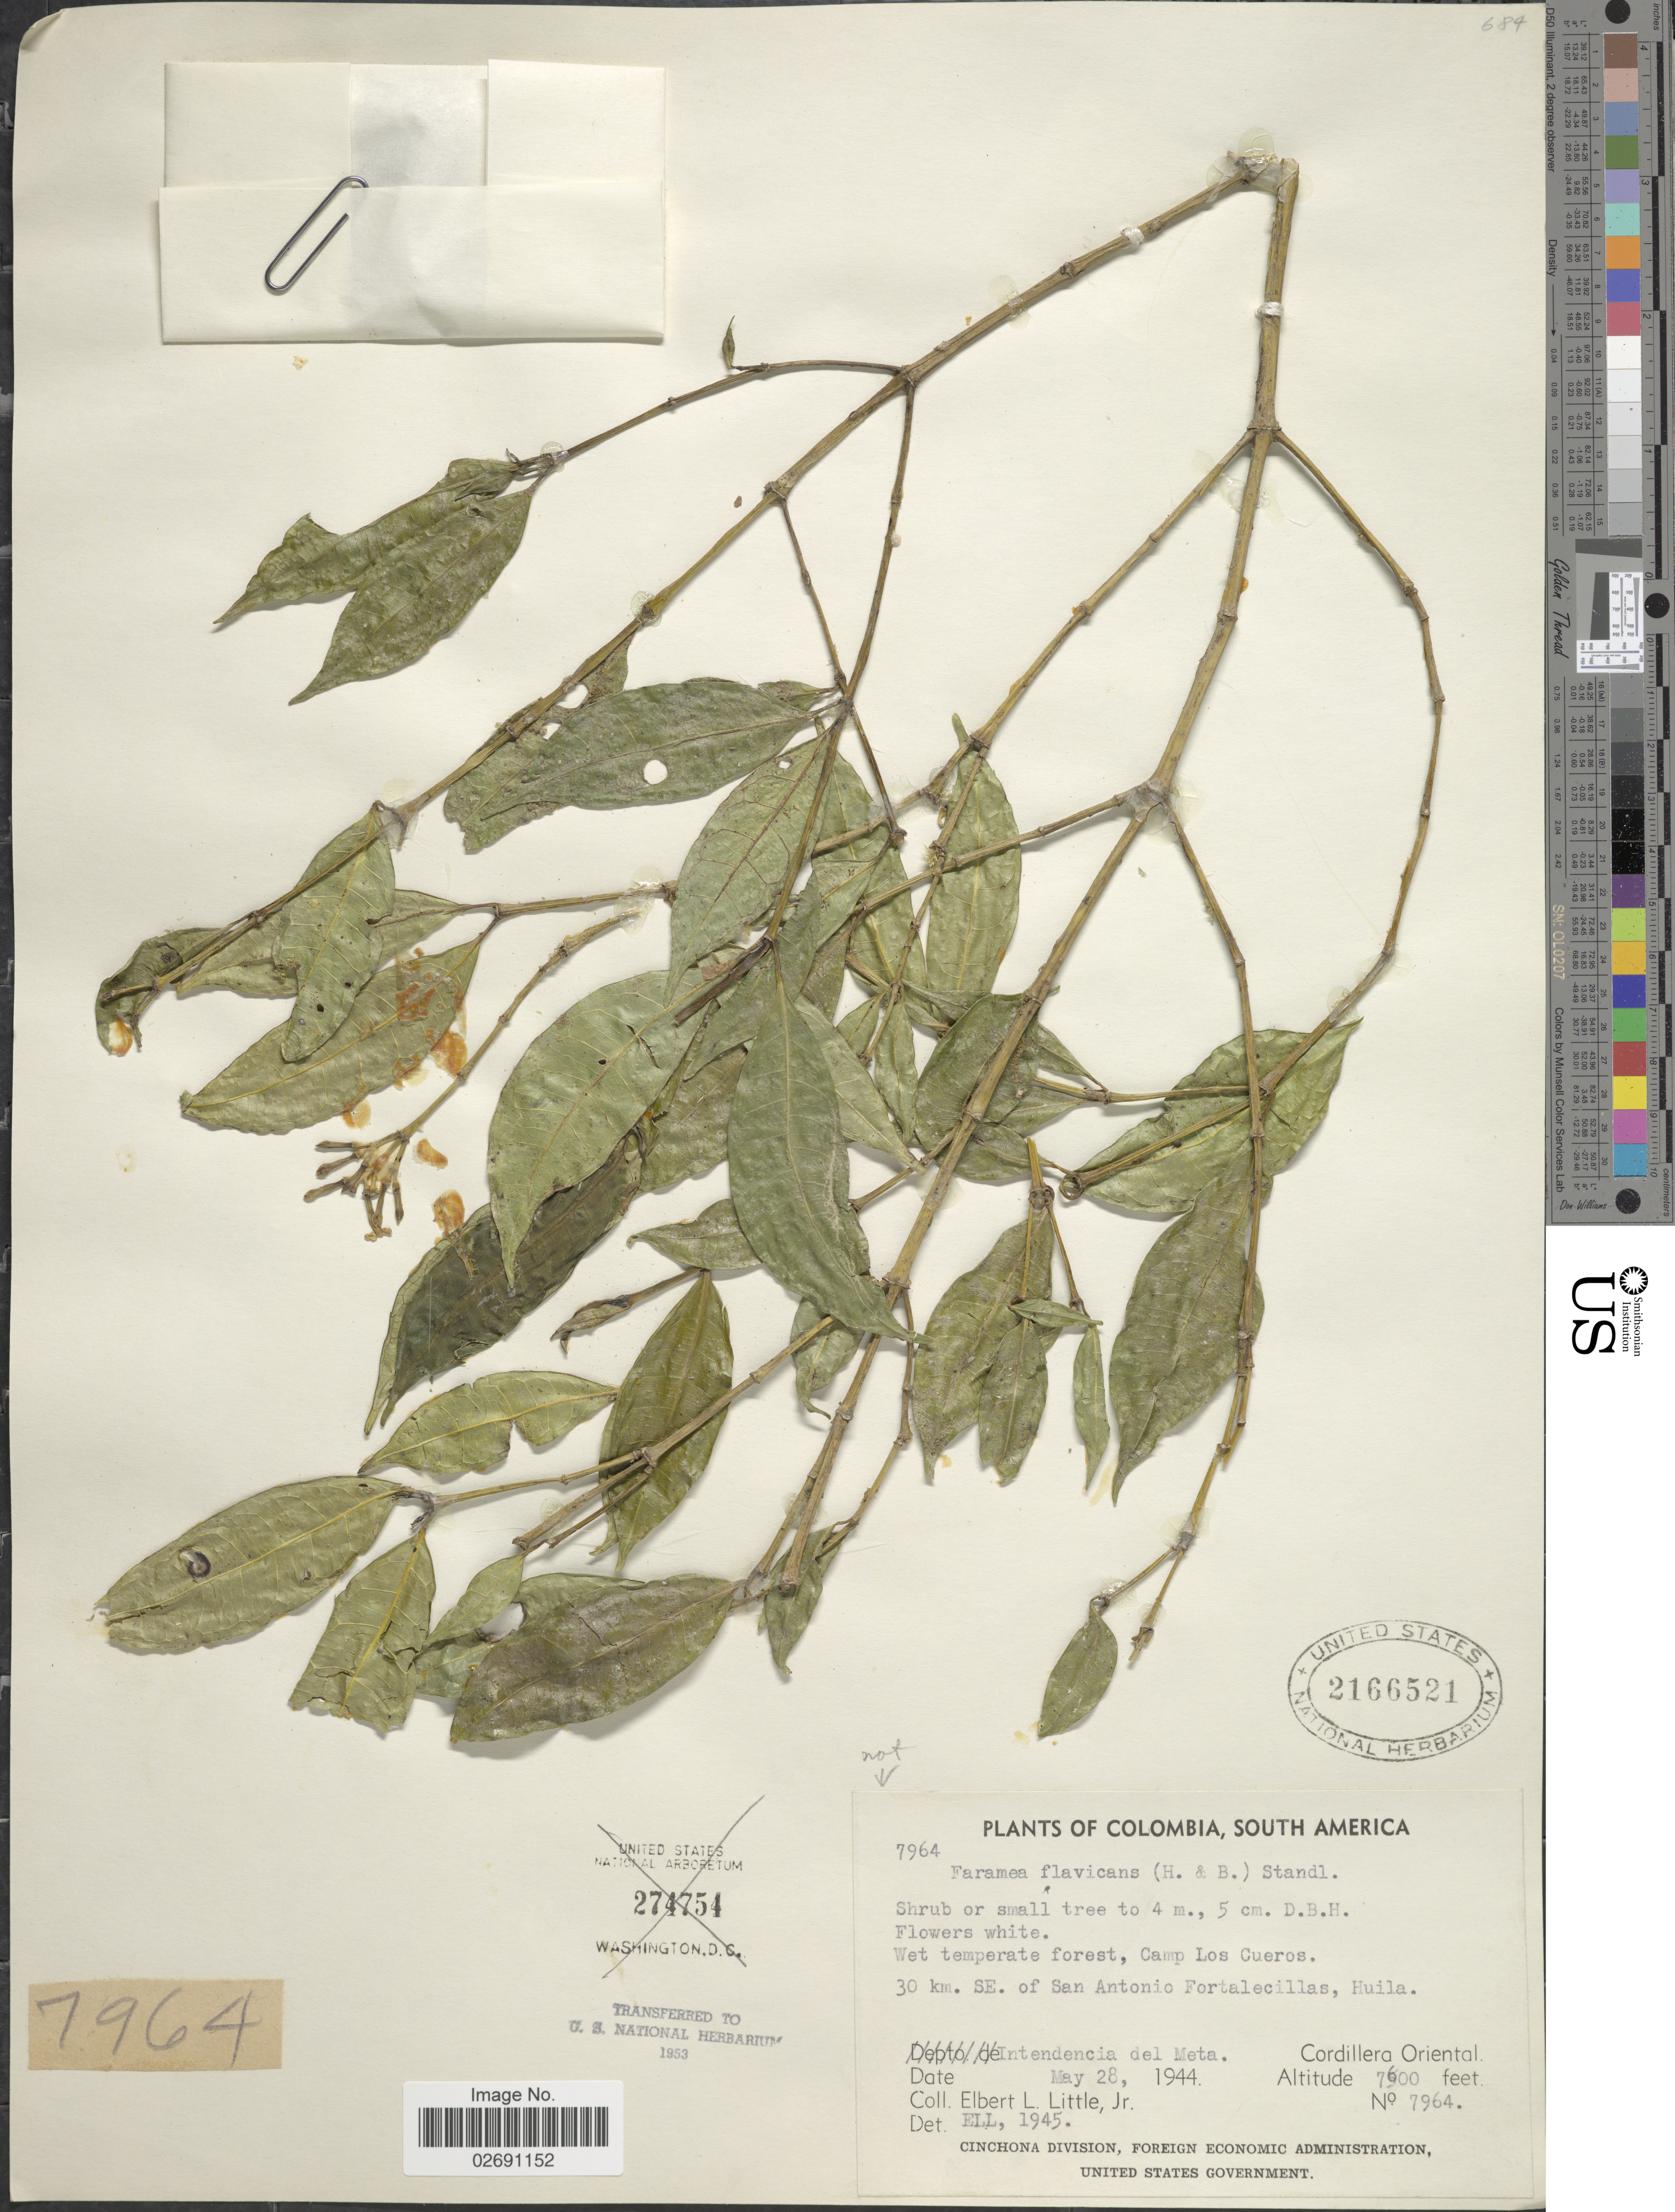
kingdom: Plantae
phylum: Tracheophyta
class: Magnoliopsida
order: Gentianales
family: Rubiaceae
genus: Faramea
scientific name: Faramea sp.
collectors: E. L. Little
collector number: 7964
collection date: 1944-05-28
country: Colombia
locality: Wet temperate forest, Camp Los Cueros, 30 km. SE. of San Antonio Fortalecillas, Huila, Intendencia del Meta, Cordillera Oriental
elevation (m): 2316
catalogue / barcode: US 2166521